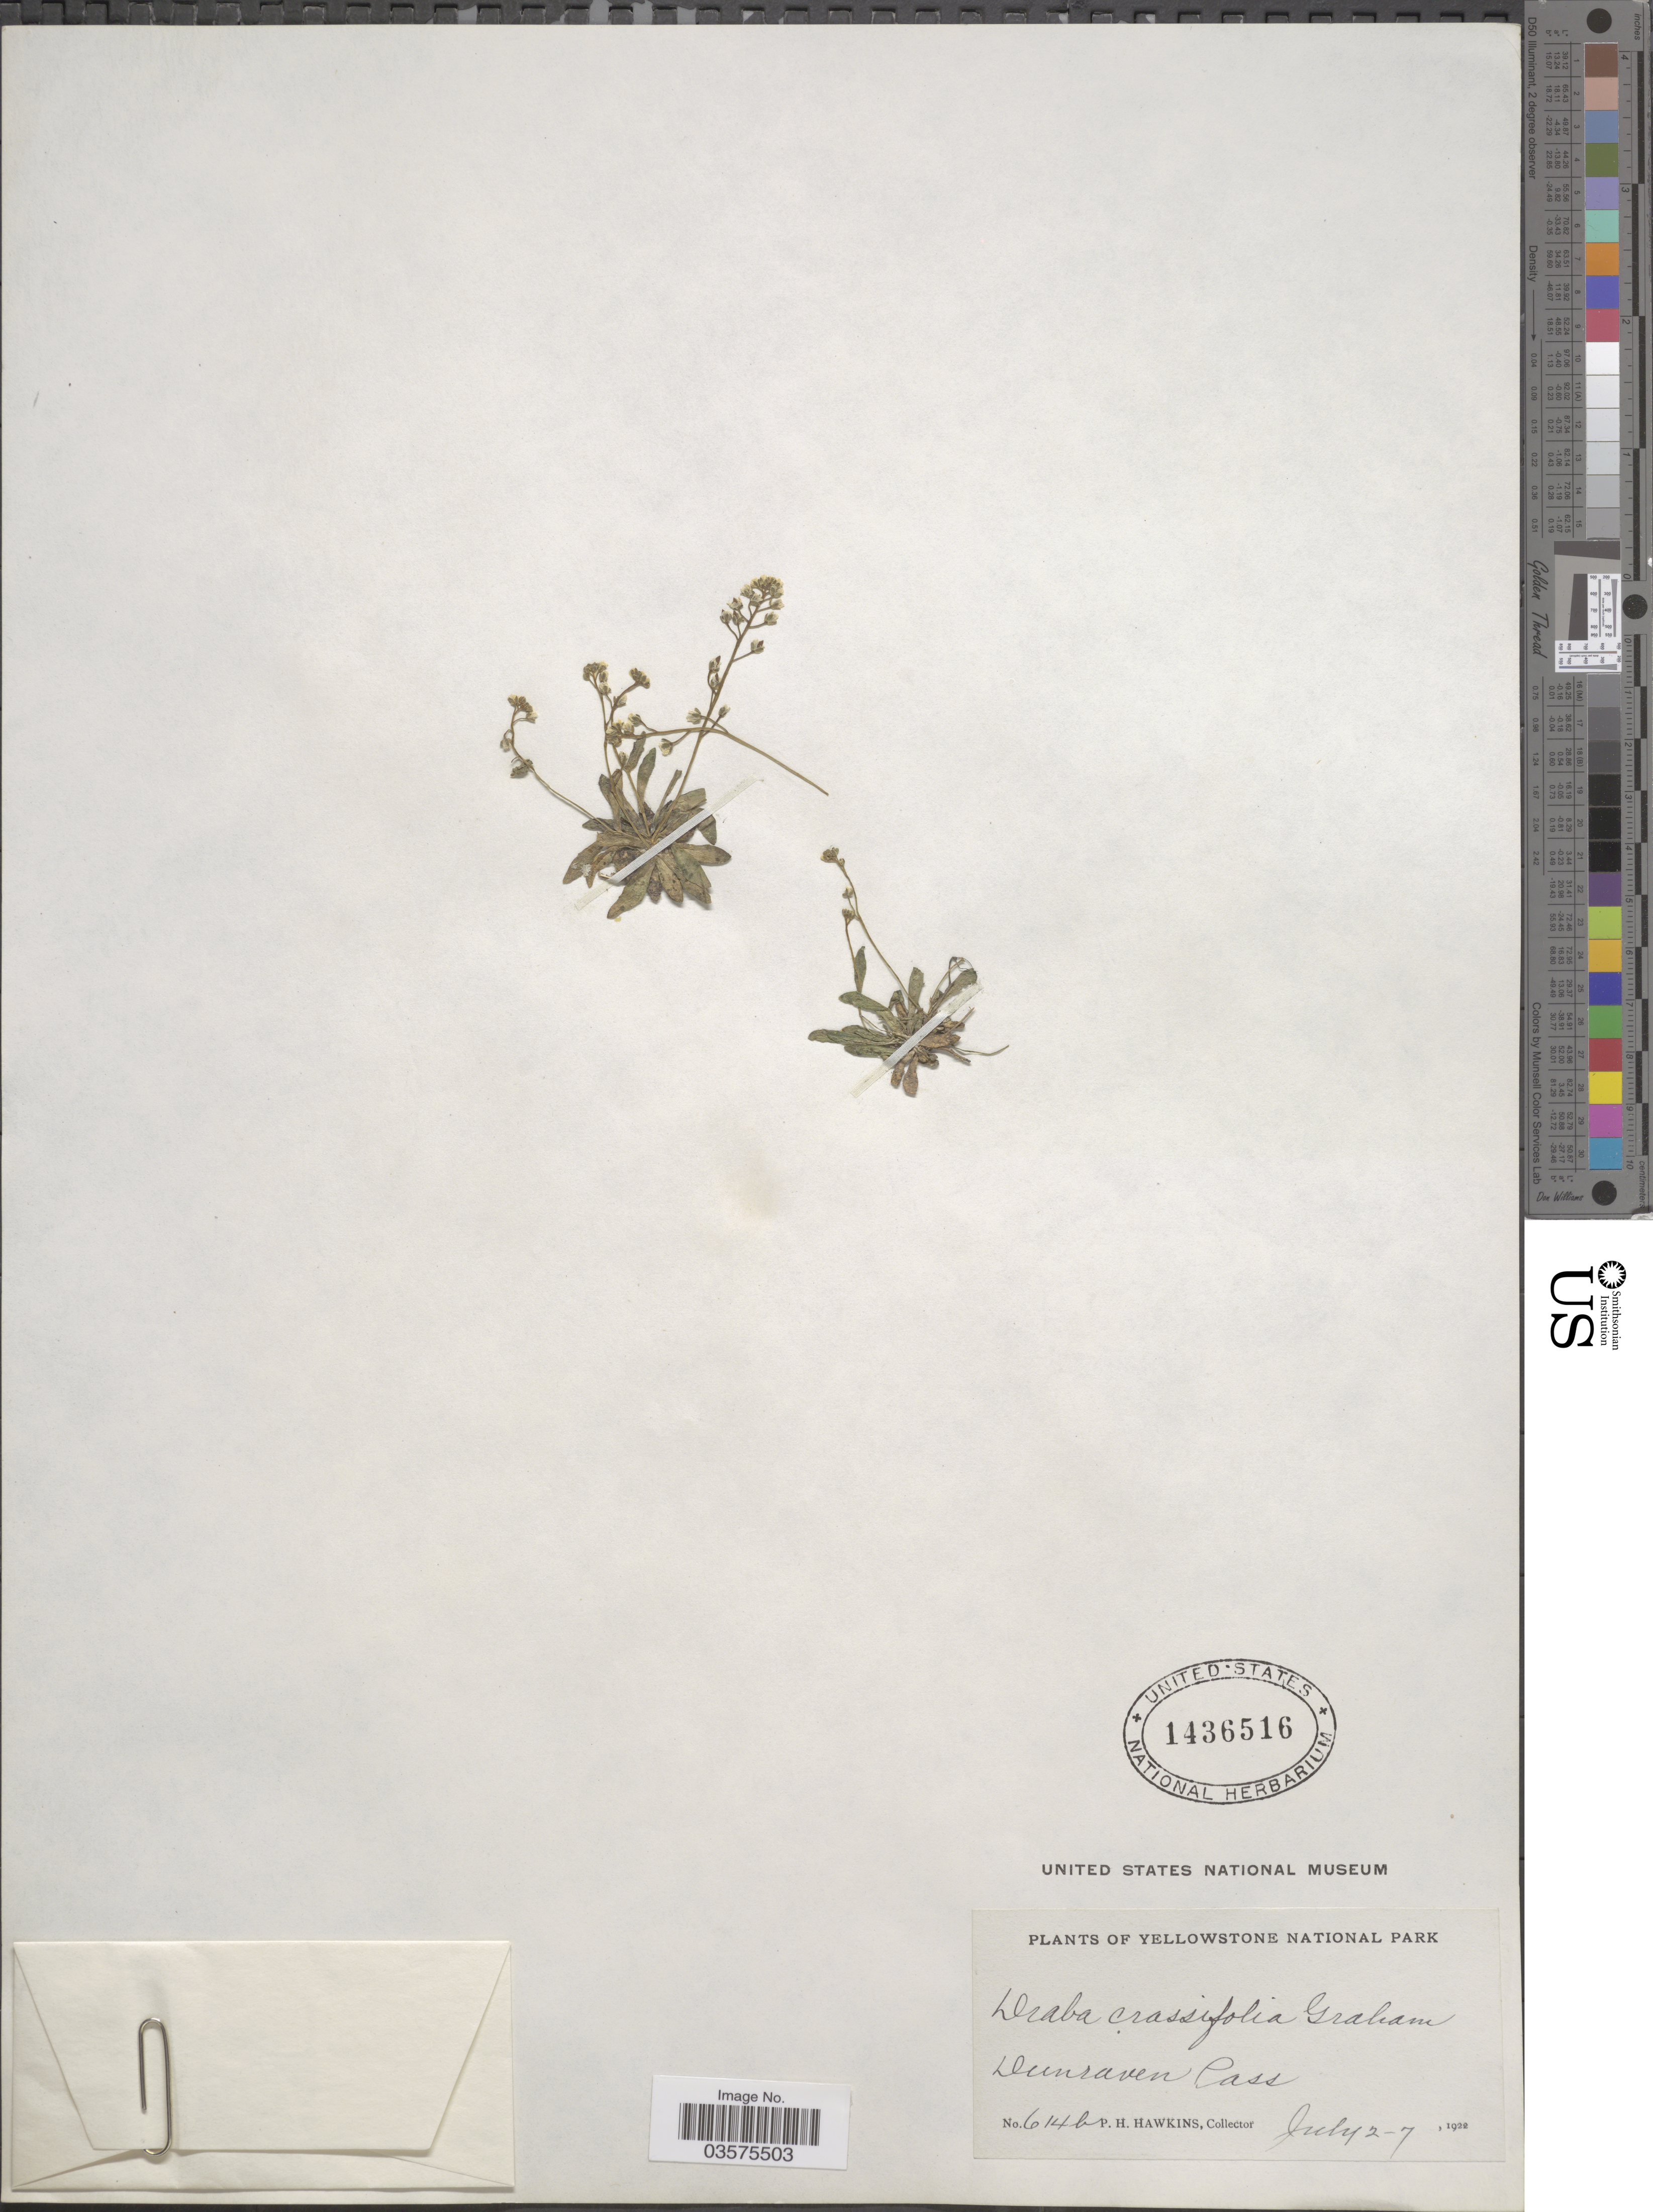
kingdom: Plantae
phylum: Tracheophyta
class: Magnoliopsida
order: Brassicales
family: Brassicaceae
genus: Draba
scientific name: Draba crassifolia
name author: Graham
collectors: P. Hawkins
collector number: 614b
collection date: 1922-07-02/1922-07-07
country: United States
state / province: Wyoming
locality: Yellowstone National Park. Dunraven Pass.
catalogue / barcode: US 1436516